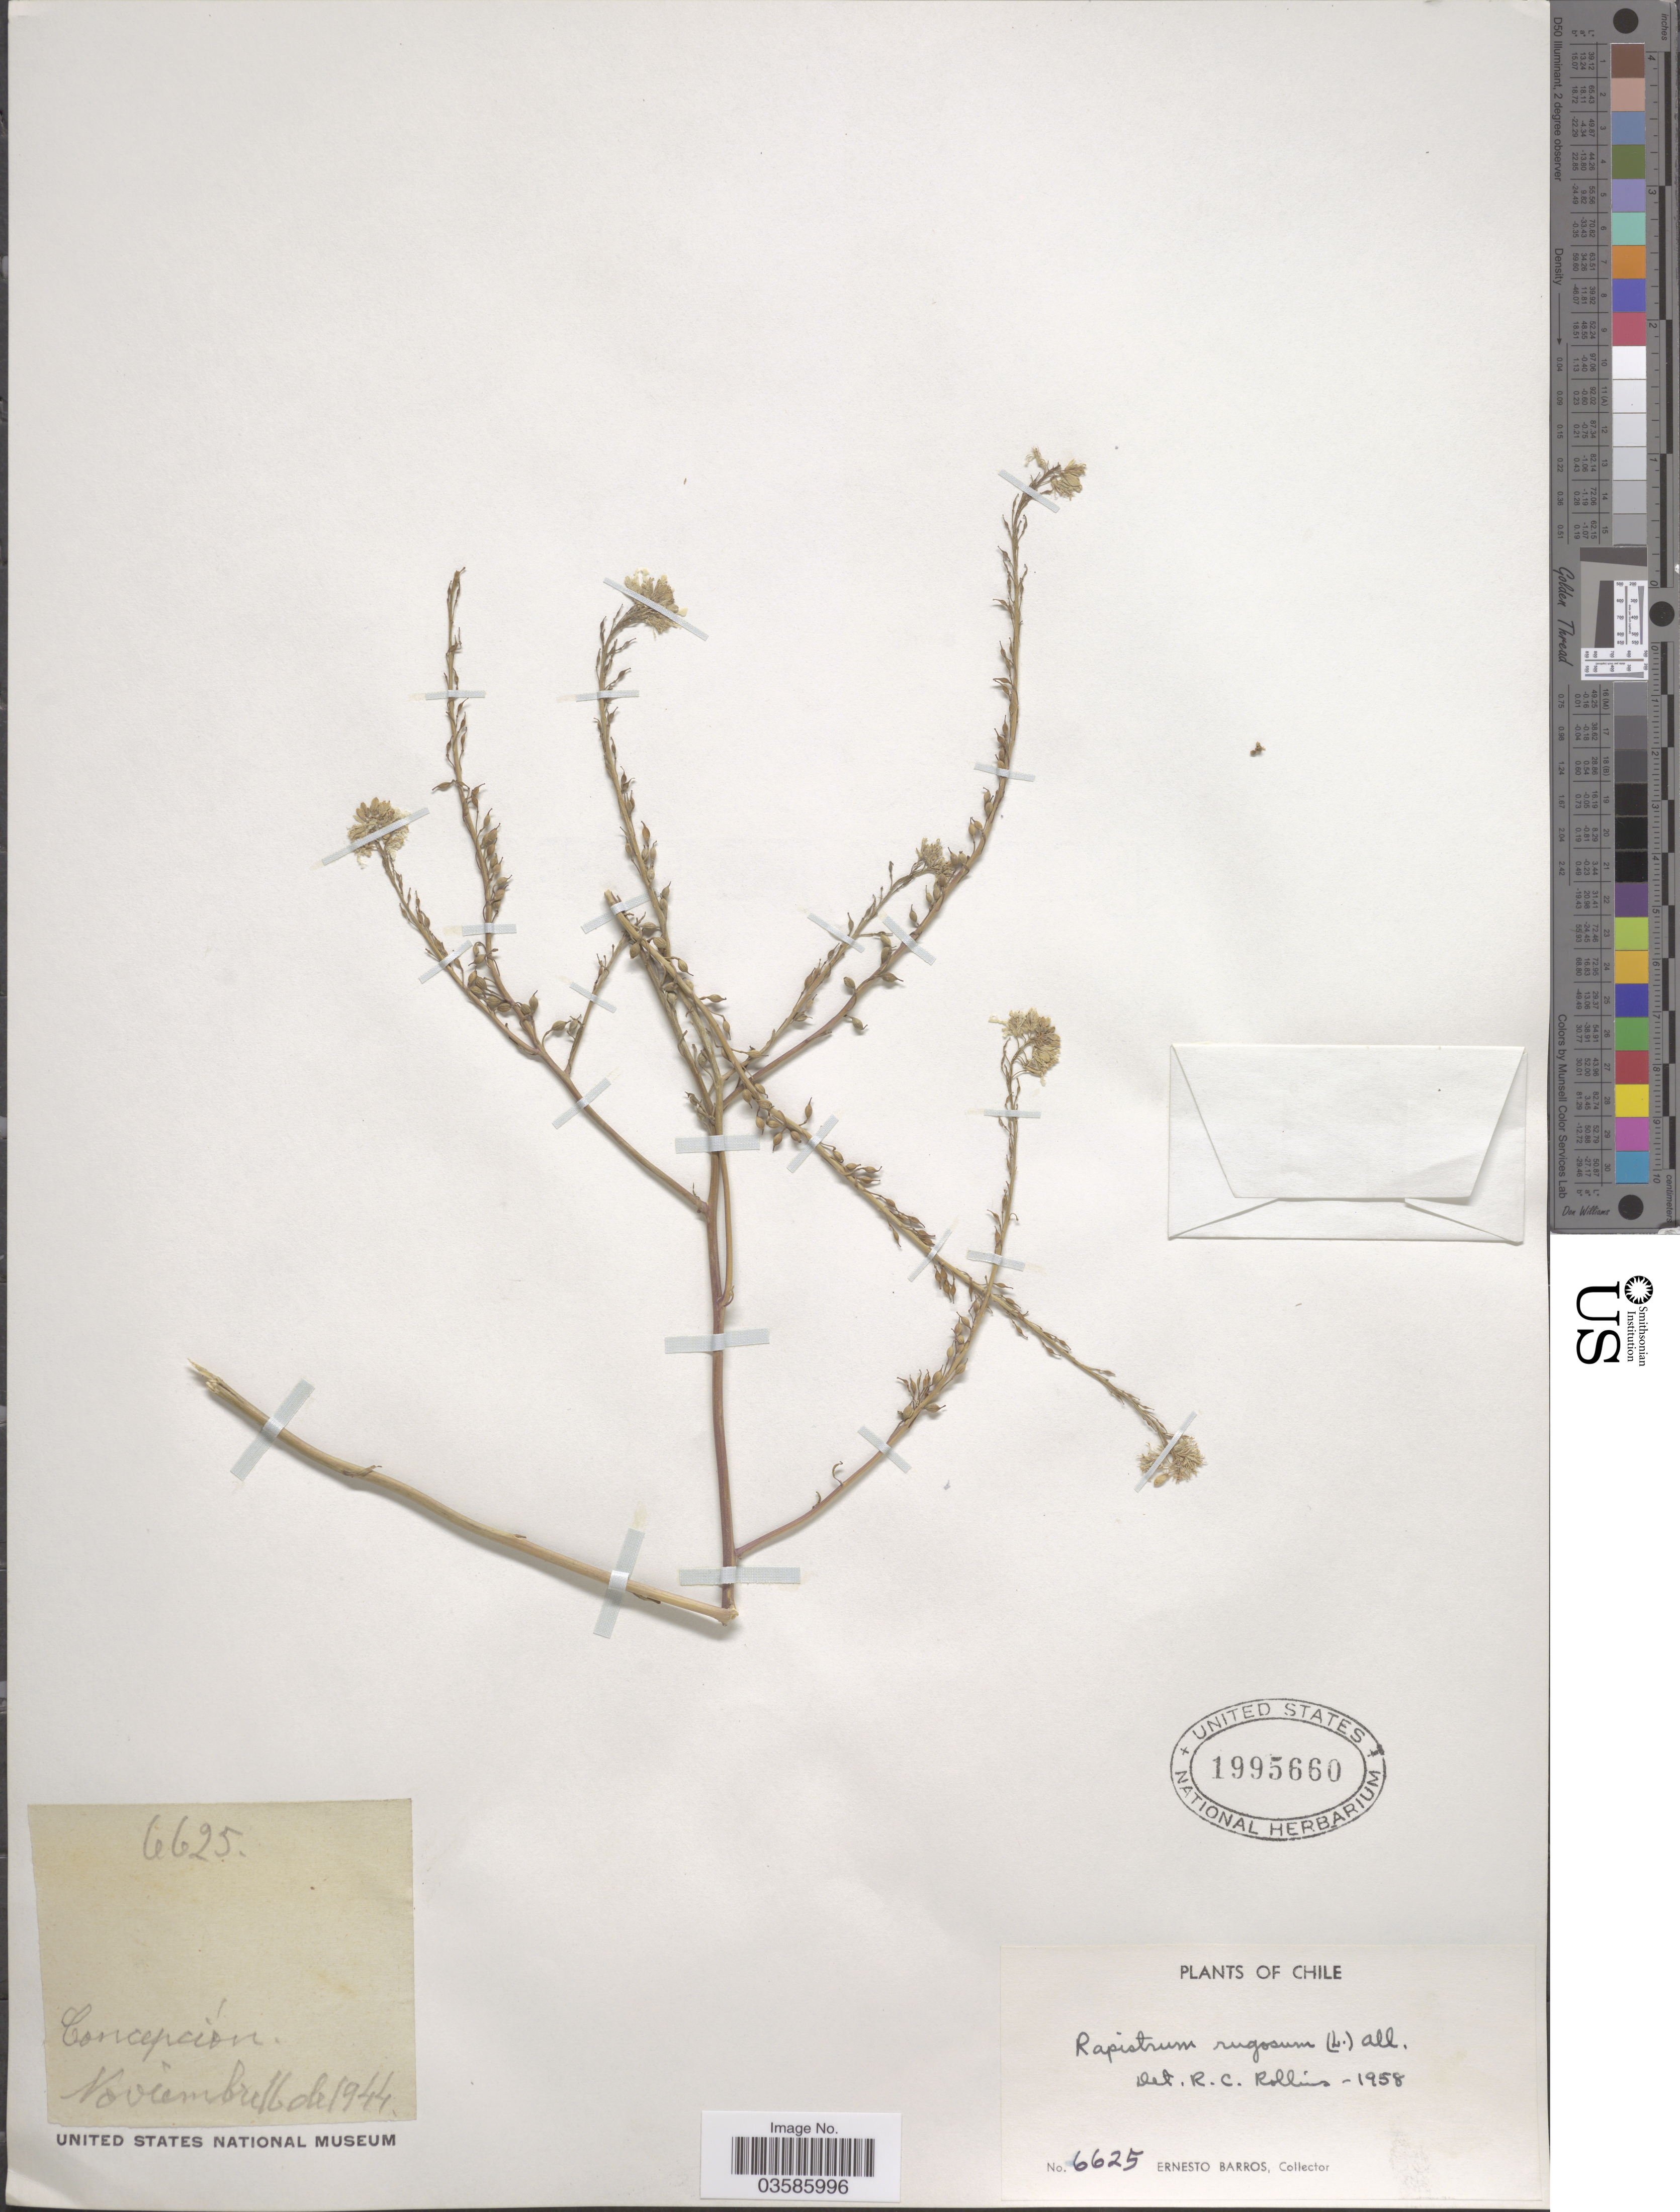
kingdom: Plantae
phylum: Tracheophyta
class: Magnoliopsida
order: Brassicales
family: Brassicaceae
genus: Rapistrum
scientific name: Rapistrum rugosum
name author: (L.) All.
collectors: E. Barros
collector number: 6625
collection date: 1944-11-16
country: Chile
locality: Concepción.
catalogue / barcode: US 1995660